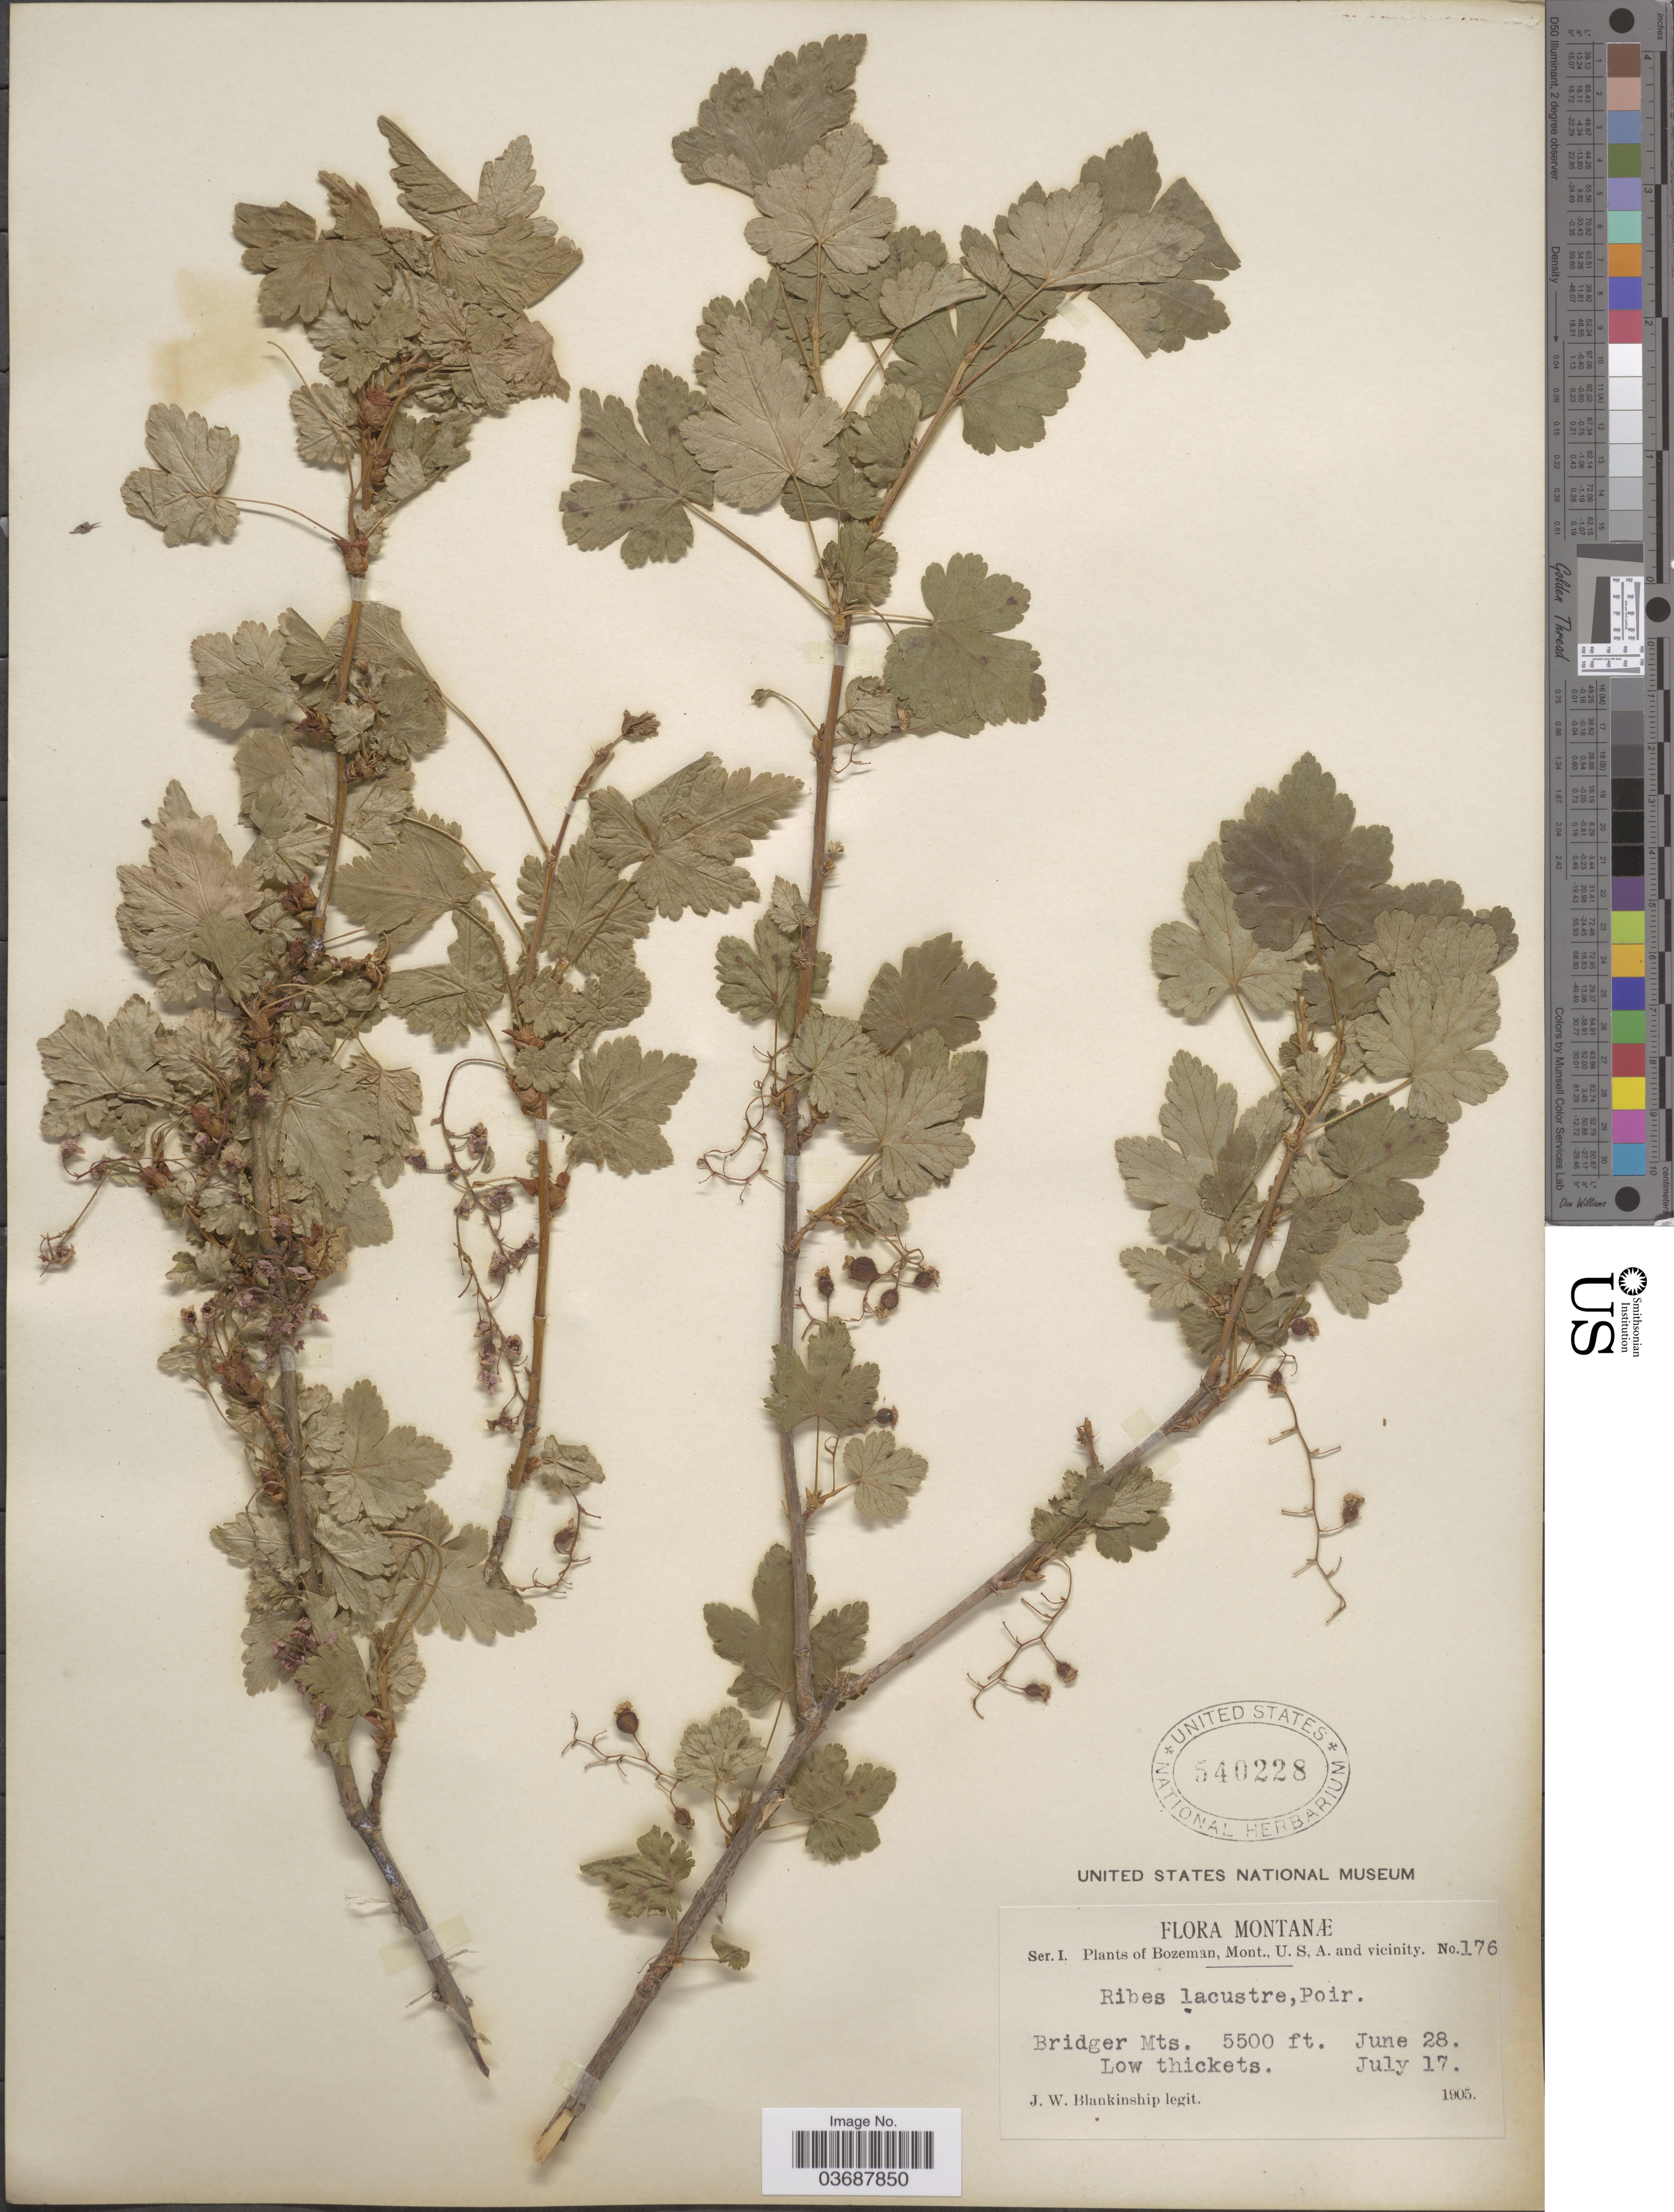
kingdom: Plantae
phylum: Tracheophyta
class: Magnoliopsida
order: Saxifragales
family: Grossulariaceae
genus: Ribes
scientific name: Ribes lacustre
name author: (Pers.) Poir.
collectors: J. W. Blankinship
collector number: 176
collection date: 1905-06-28/1905-07-17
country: United States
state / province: Montana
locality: Bozeman, Mont. and vicinity. Bridger Mts.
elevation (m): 1676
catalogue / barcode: US 540228